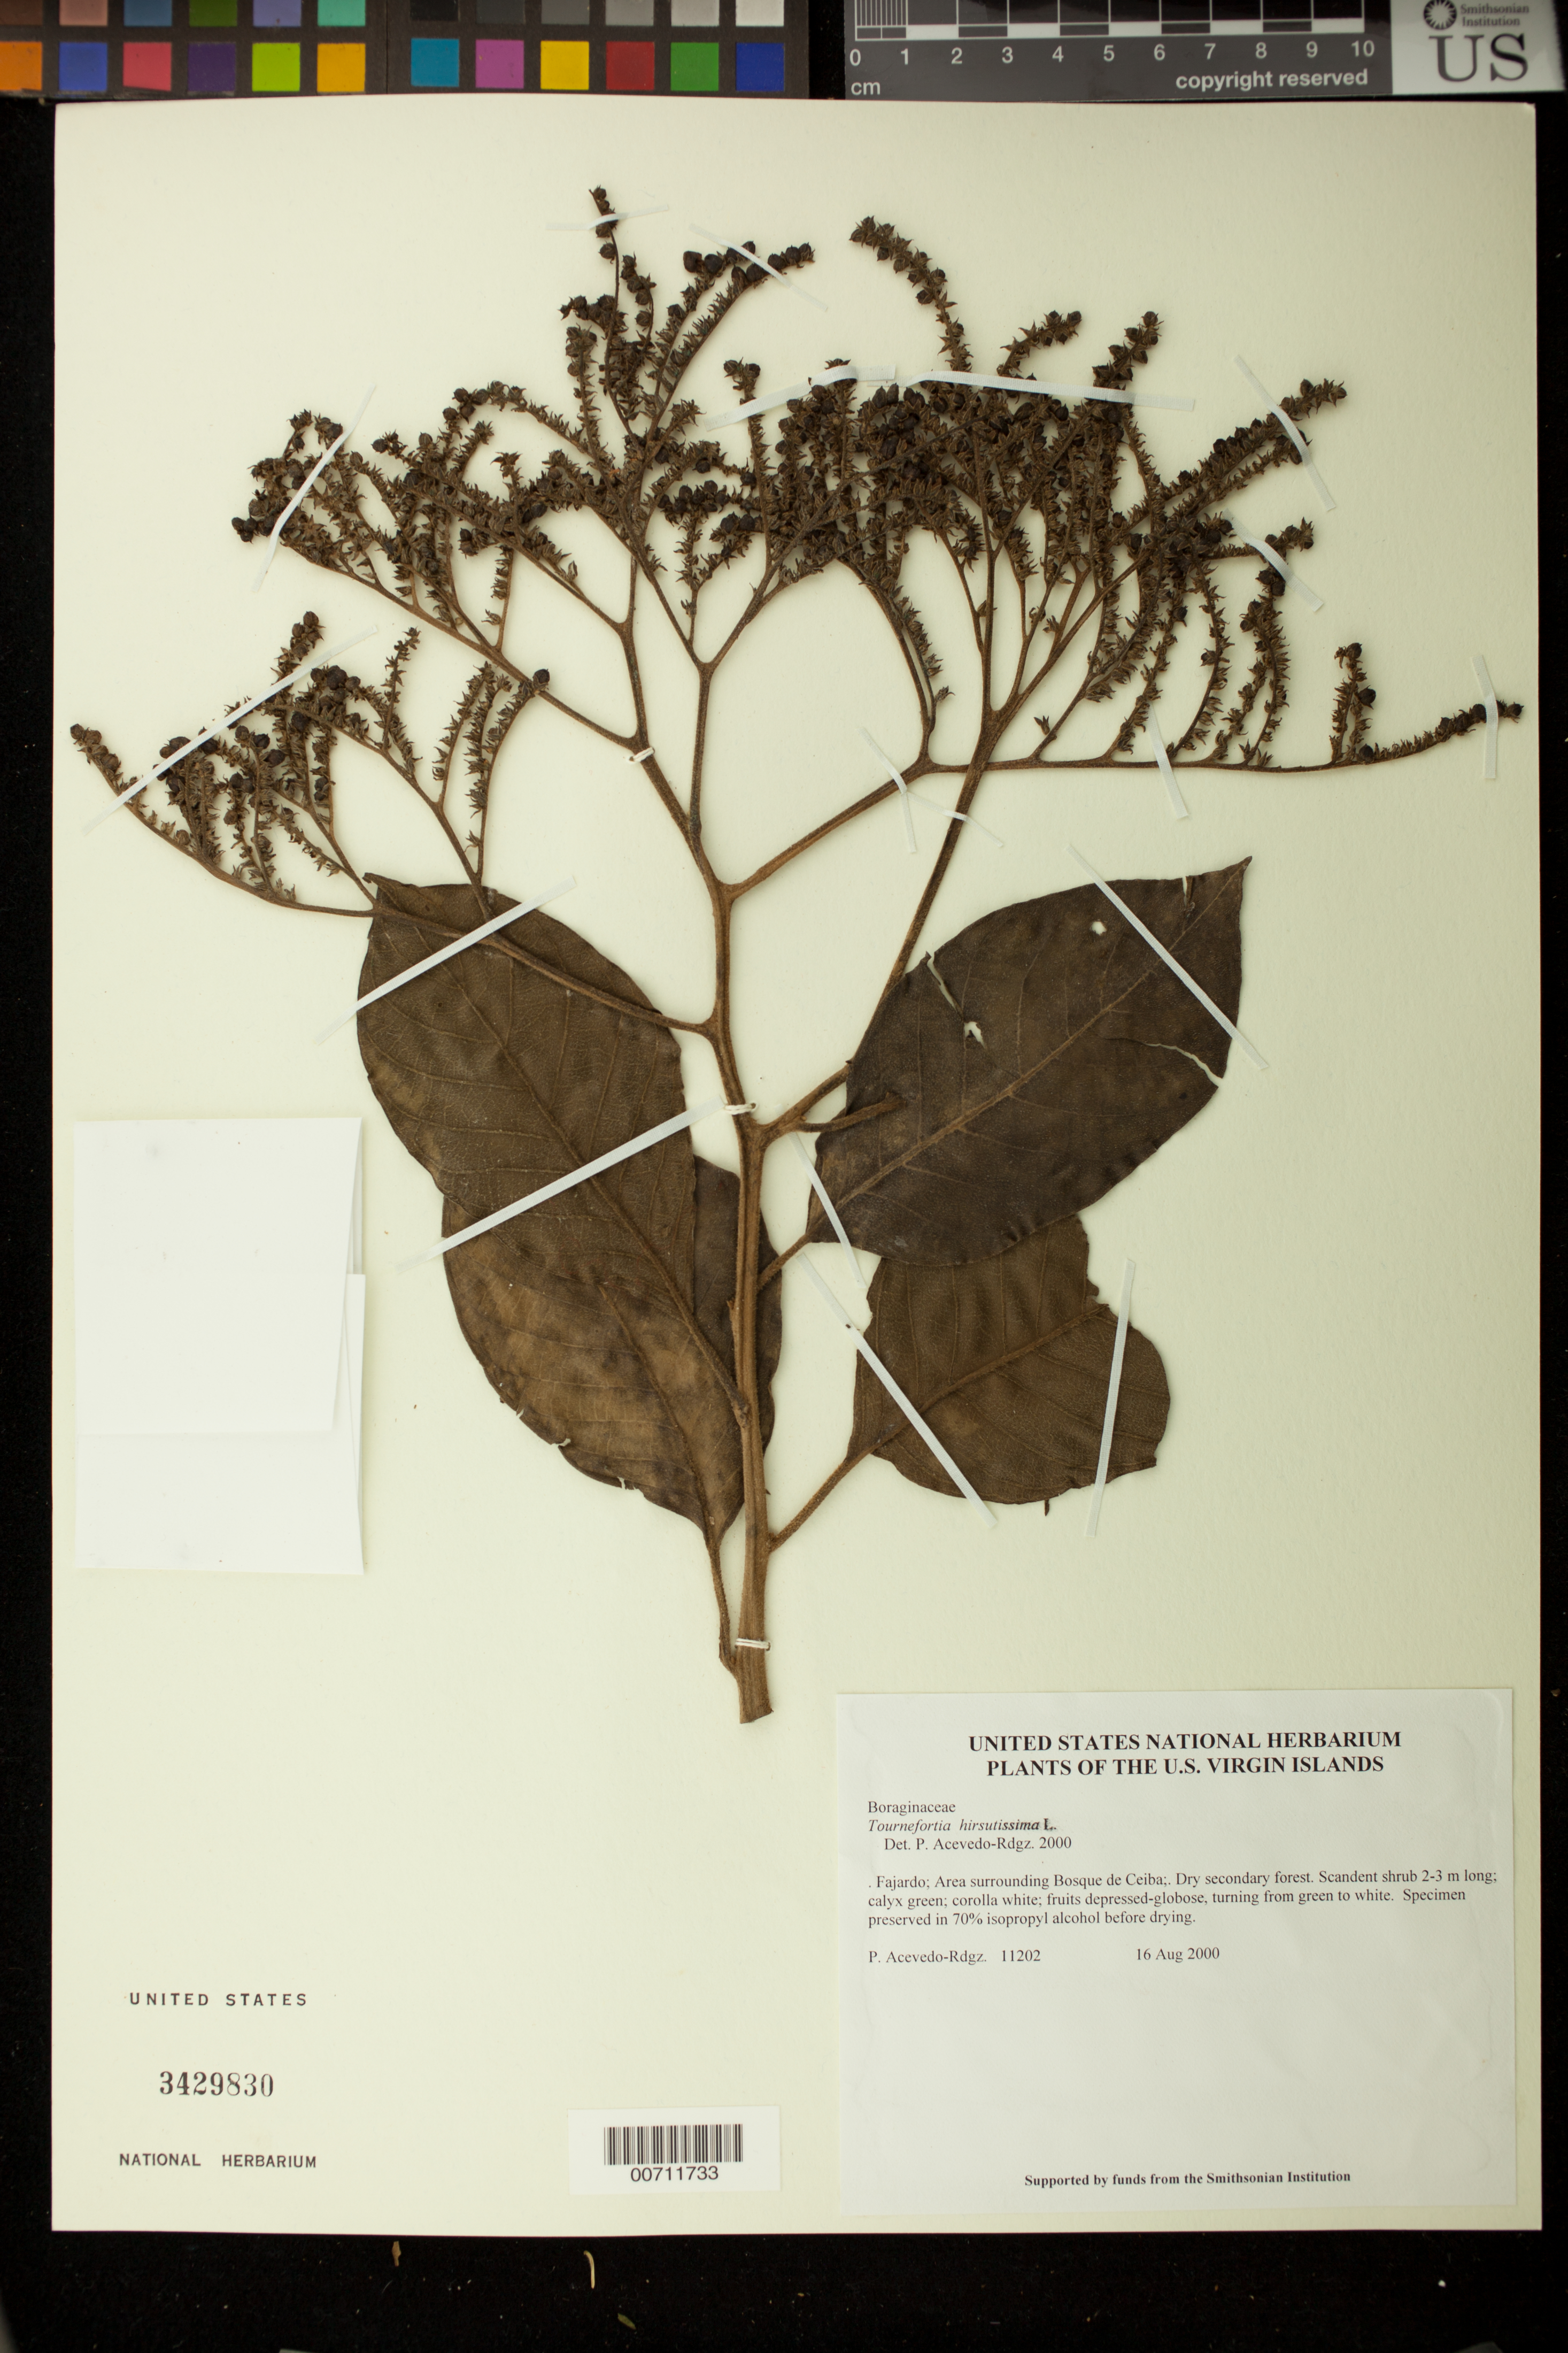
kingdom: Plantae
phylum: Tracheophyta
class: Magnoliopsida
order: Boraginales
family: Heliotropiaceae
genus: Tournefortia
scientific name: Tournefortia hirsutissima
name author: L.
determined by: Acevedo-Rodríguez, P., (BOT), Smithsonian Institution - National Museum of Natural History (UNITED STATES)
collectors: P. Acevedo-Rodr.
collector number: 11202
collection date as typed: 16 Aug 2000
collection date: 2000-08-16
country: Puerto Rico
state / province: Fajardo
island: Puerto Rico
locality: Fajardo; Area surrounding Bosque de Ceiba;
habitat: Dry secondary forest.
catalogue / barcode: US 3429830